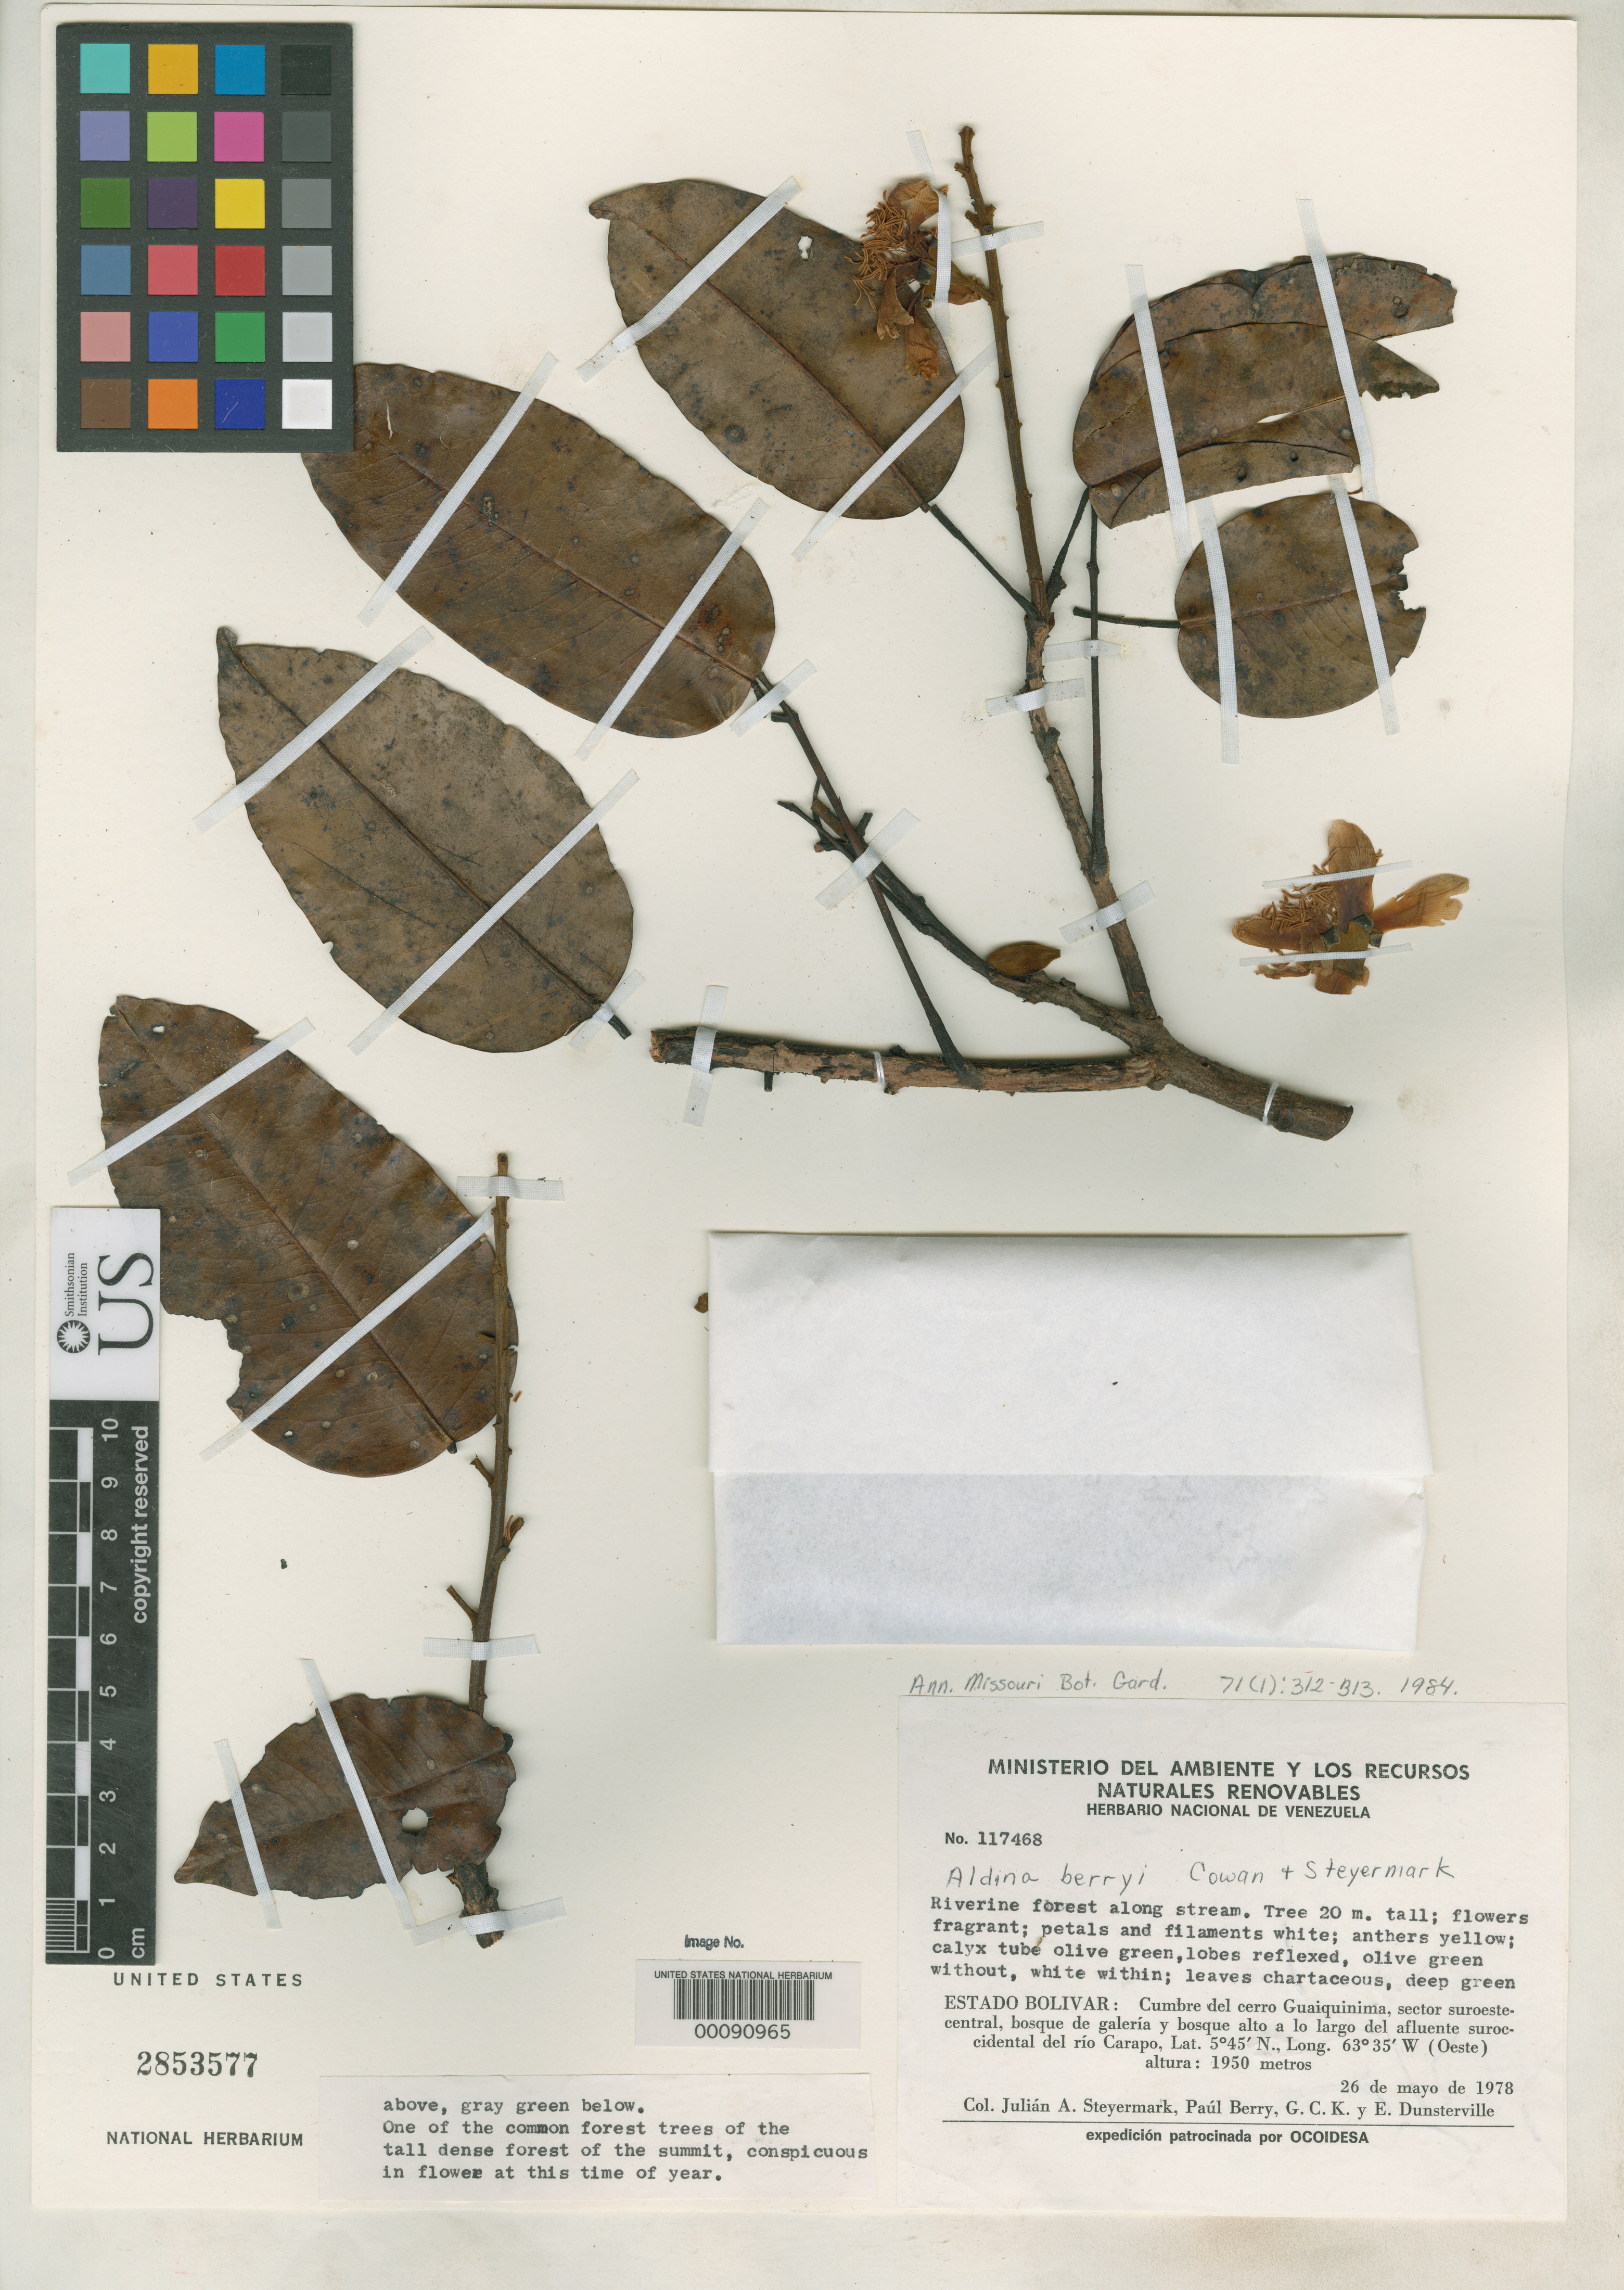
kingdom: Plantae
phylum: Tracheophyta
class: Magnoliopsida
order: Fabales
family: Fabaceae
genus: Aldina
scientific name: Aldina berryi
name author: R.S. Cowan & Steyerm.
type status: Isotype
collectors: J. Steyermark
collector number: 117468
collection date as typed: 26 May 1978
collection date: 1978-05-26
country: Venezuela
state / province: Bolivar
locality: Cerro Guaiquinima.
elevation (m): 950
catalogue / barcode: US 2853577